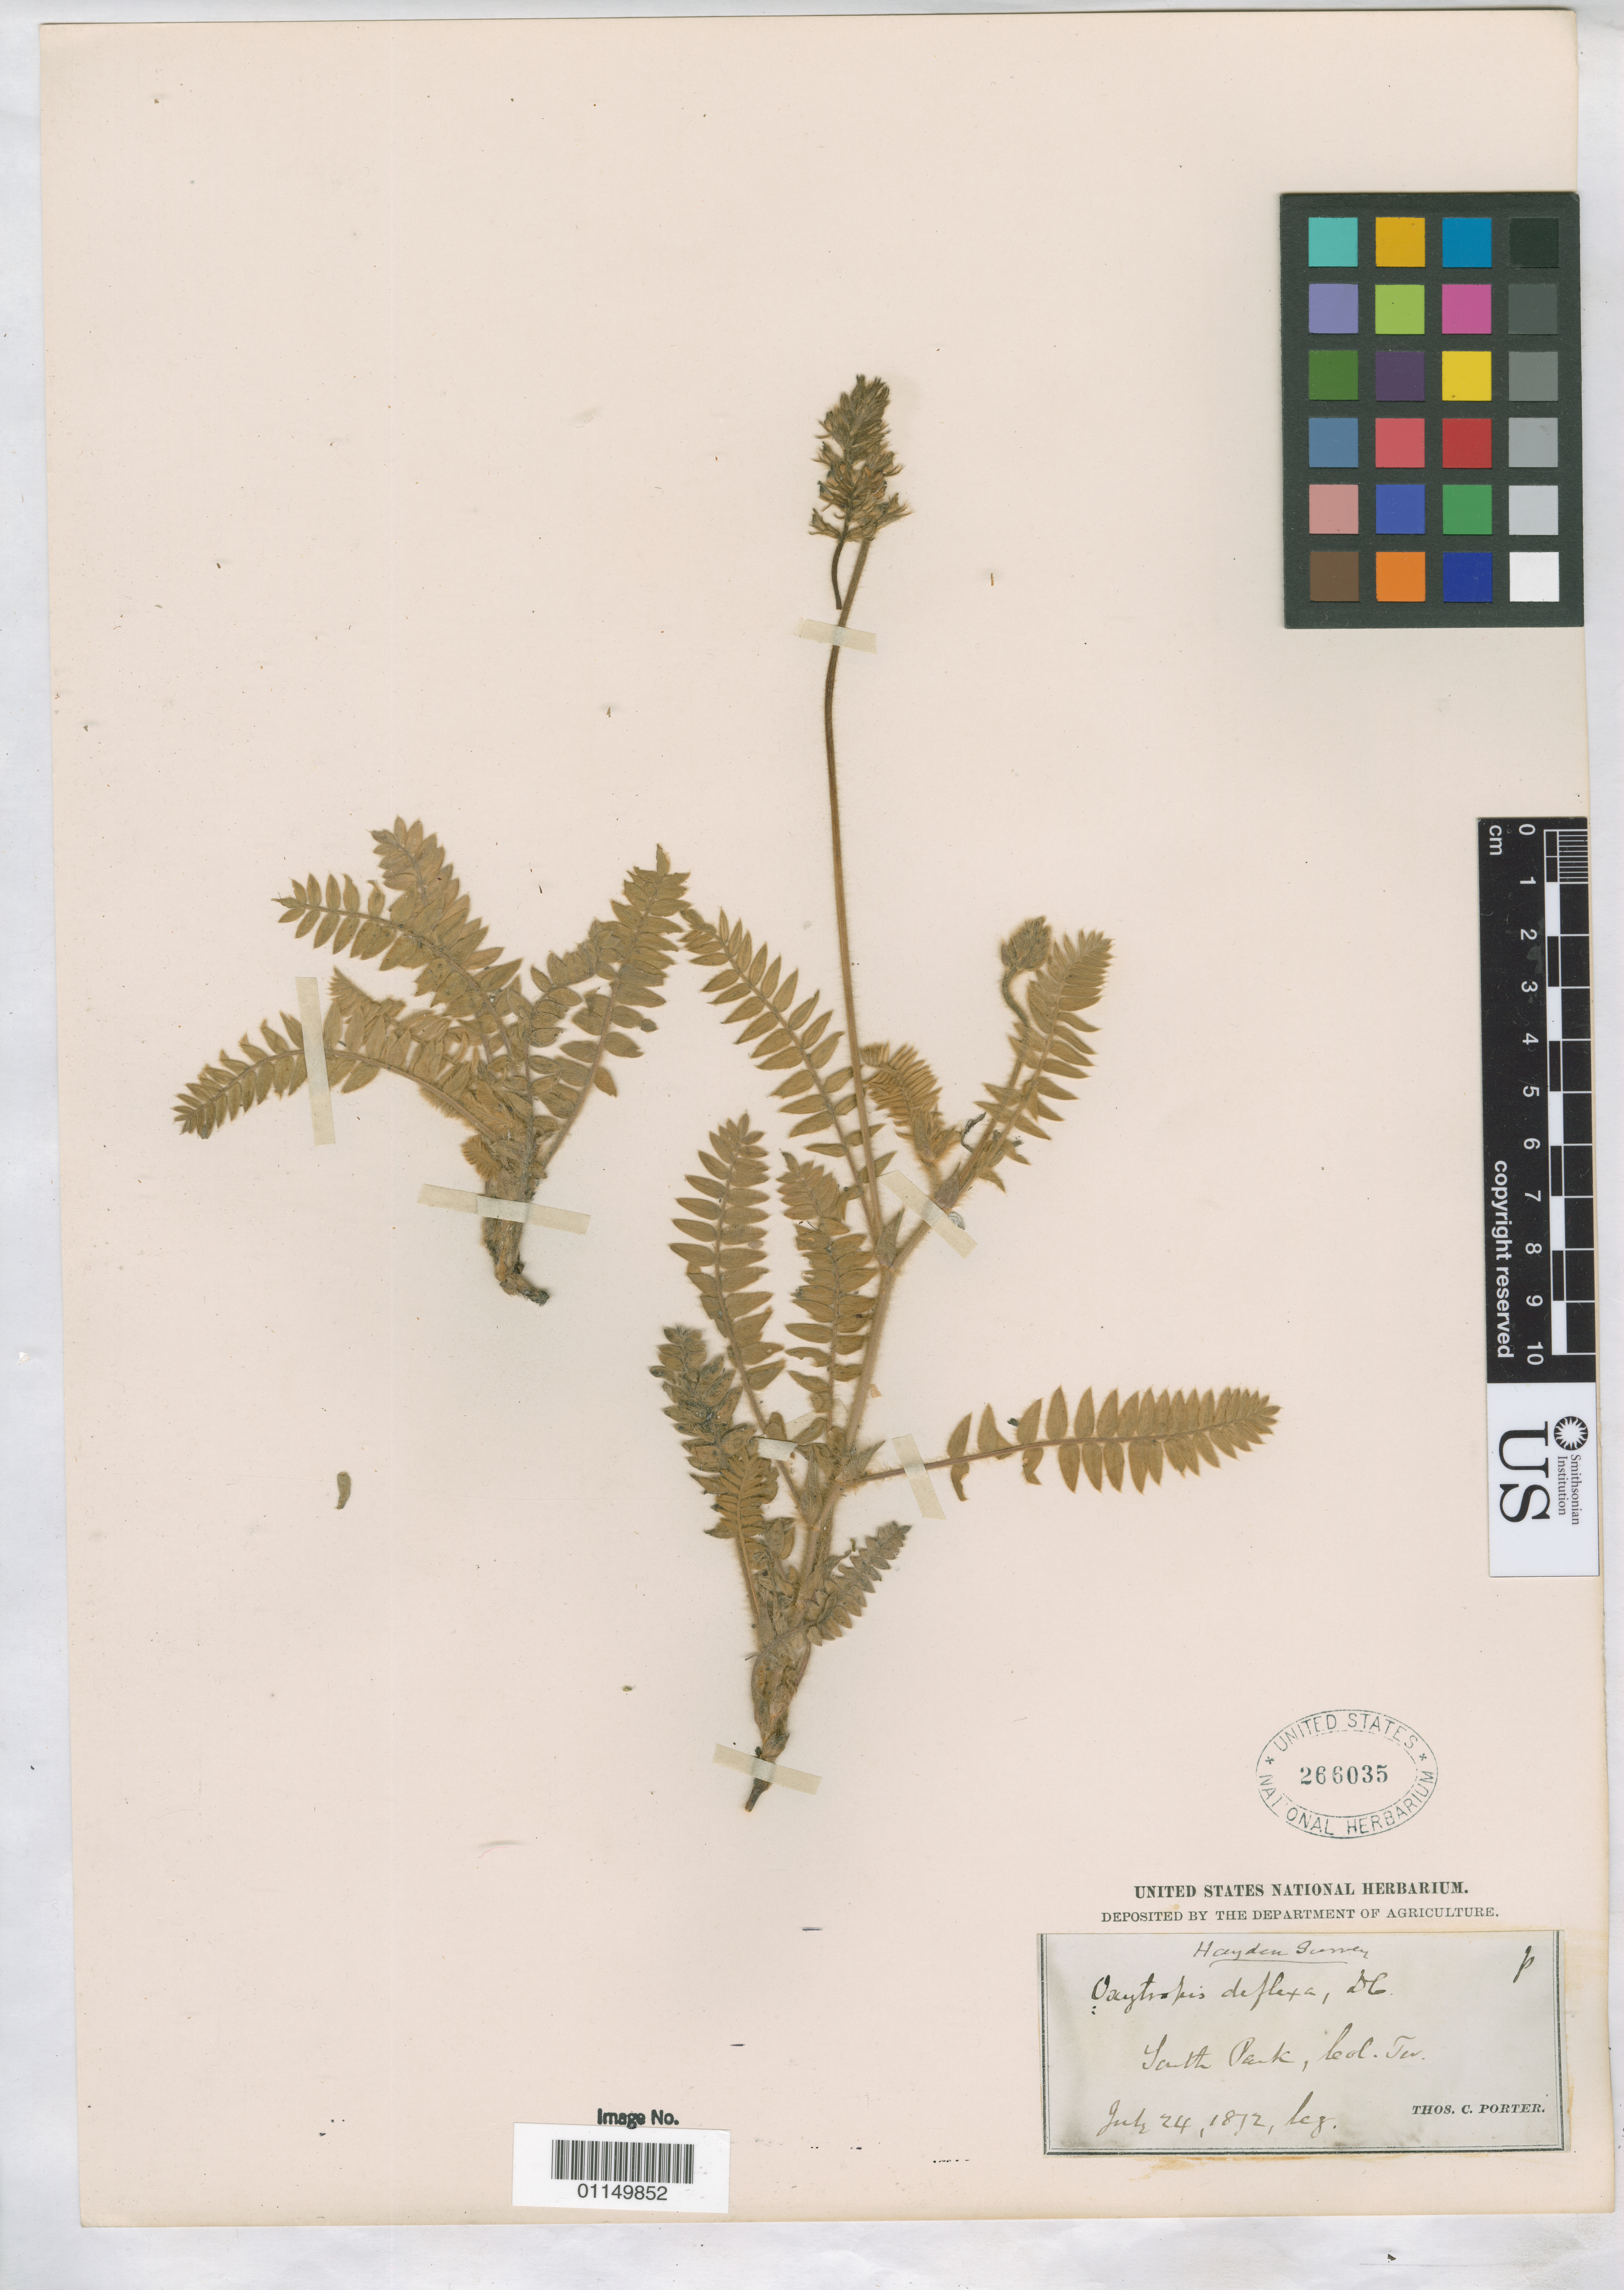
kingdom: Plantae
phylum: Tracheophyta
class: Magnoliopsida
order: Fabales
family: Fabaceae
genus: Oxytropis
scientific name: Oxytropis deflexa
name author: (Pall.) DC.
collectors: T. C. Porter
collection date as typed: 24 Jul 1872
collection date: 1872-07-24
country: United States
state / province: Colorado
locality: South Park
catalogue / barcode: US 266035